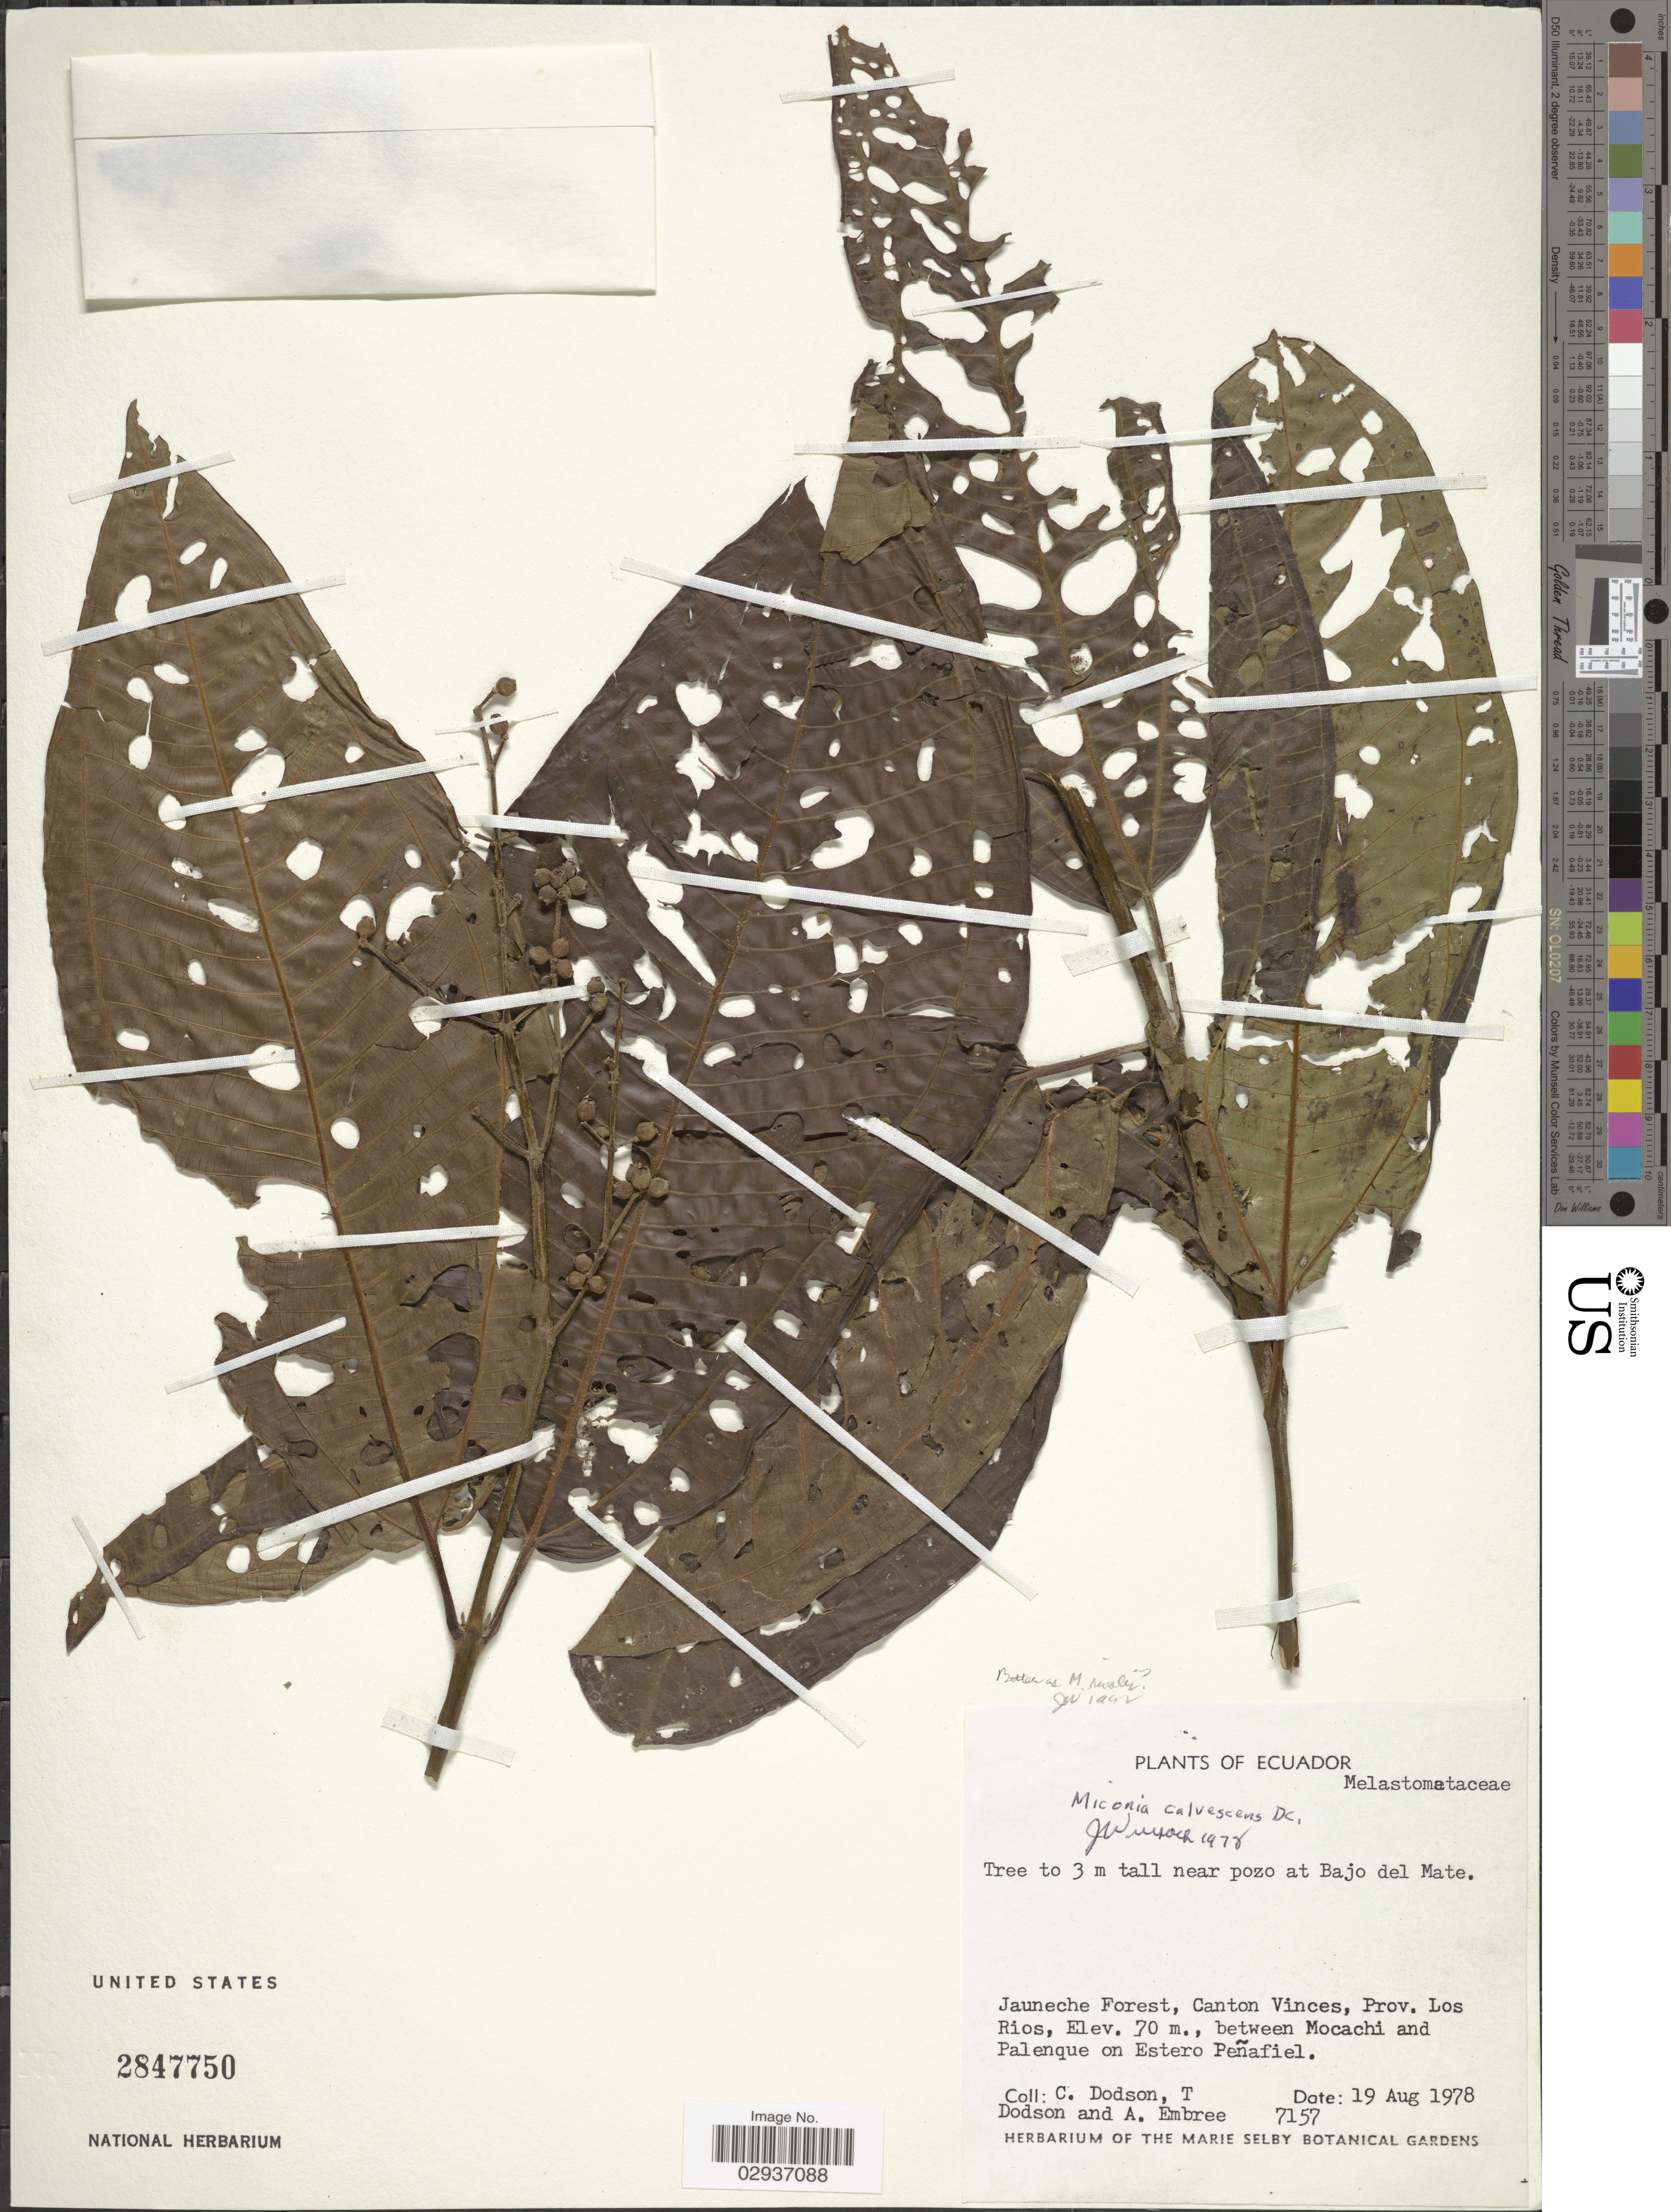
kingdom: Plantae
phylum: Tracheophyta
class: Magnoliopsida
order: Myrtales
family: Melastomataceae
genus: Miconia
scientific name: Miconia calvescens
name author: DC.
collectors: C. Dodson, T. Dodson & A. Embree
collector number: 7157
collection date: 1978-08-19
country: Ecuador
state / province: Los Ríos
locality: Jauneche Forest, Canton Vinces, Prov. Los Rios, between Mocachi and Palenque on Estero Peñafiel.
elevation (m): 70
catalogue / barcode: US 2847750